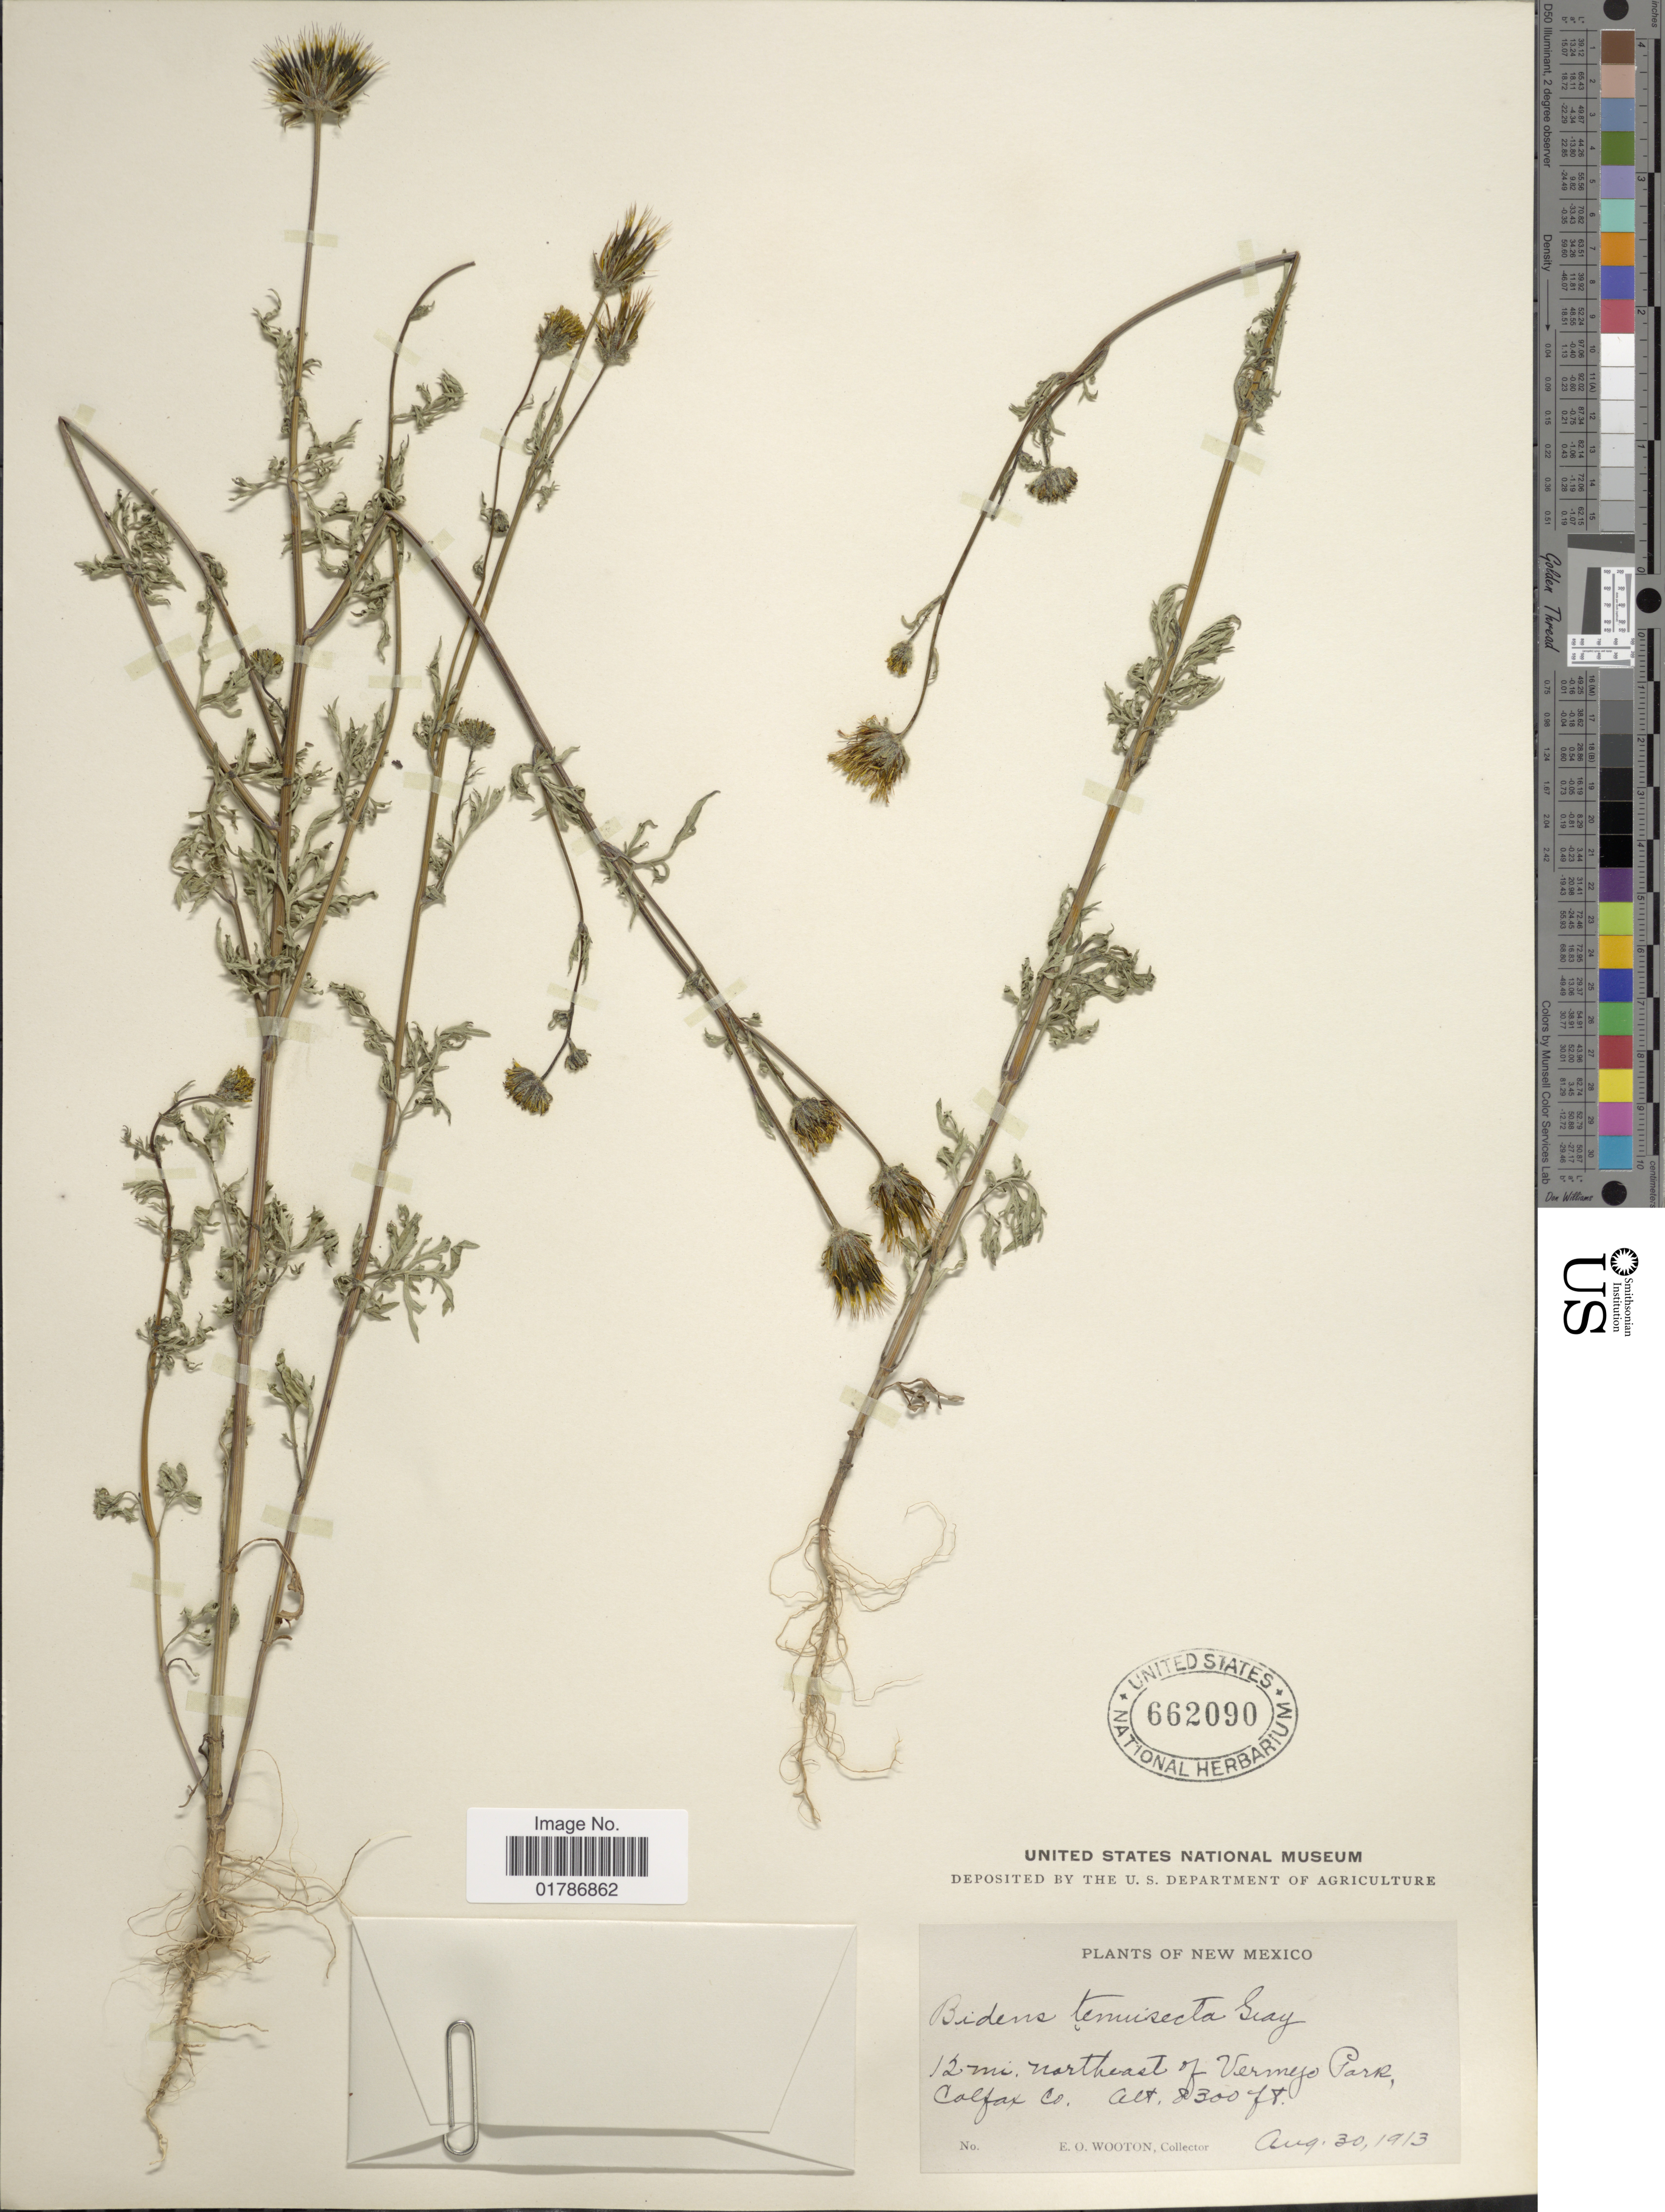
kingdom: Plantae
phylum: Tracheophyta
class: Magnoliopsida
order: Asterales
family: Asteraceae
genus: Bidens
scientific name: Bidens tenuisecta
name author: A. Gray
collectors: E. O. Wooton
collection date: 1913-08-30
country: United States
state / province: New Mexico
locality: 12 mi. northeast of Vermejo Park, Colfax Co.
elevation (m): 2530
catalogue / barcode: US 662090